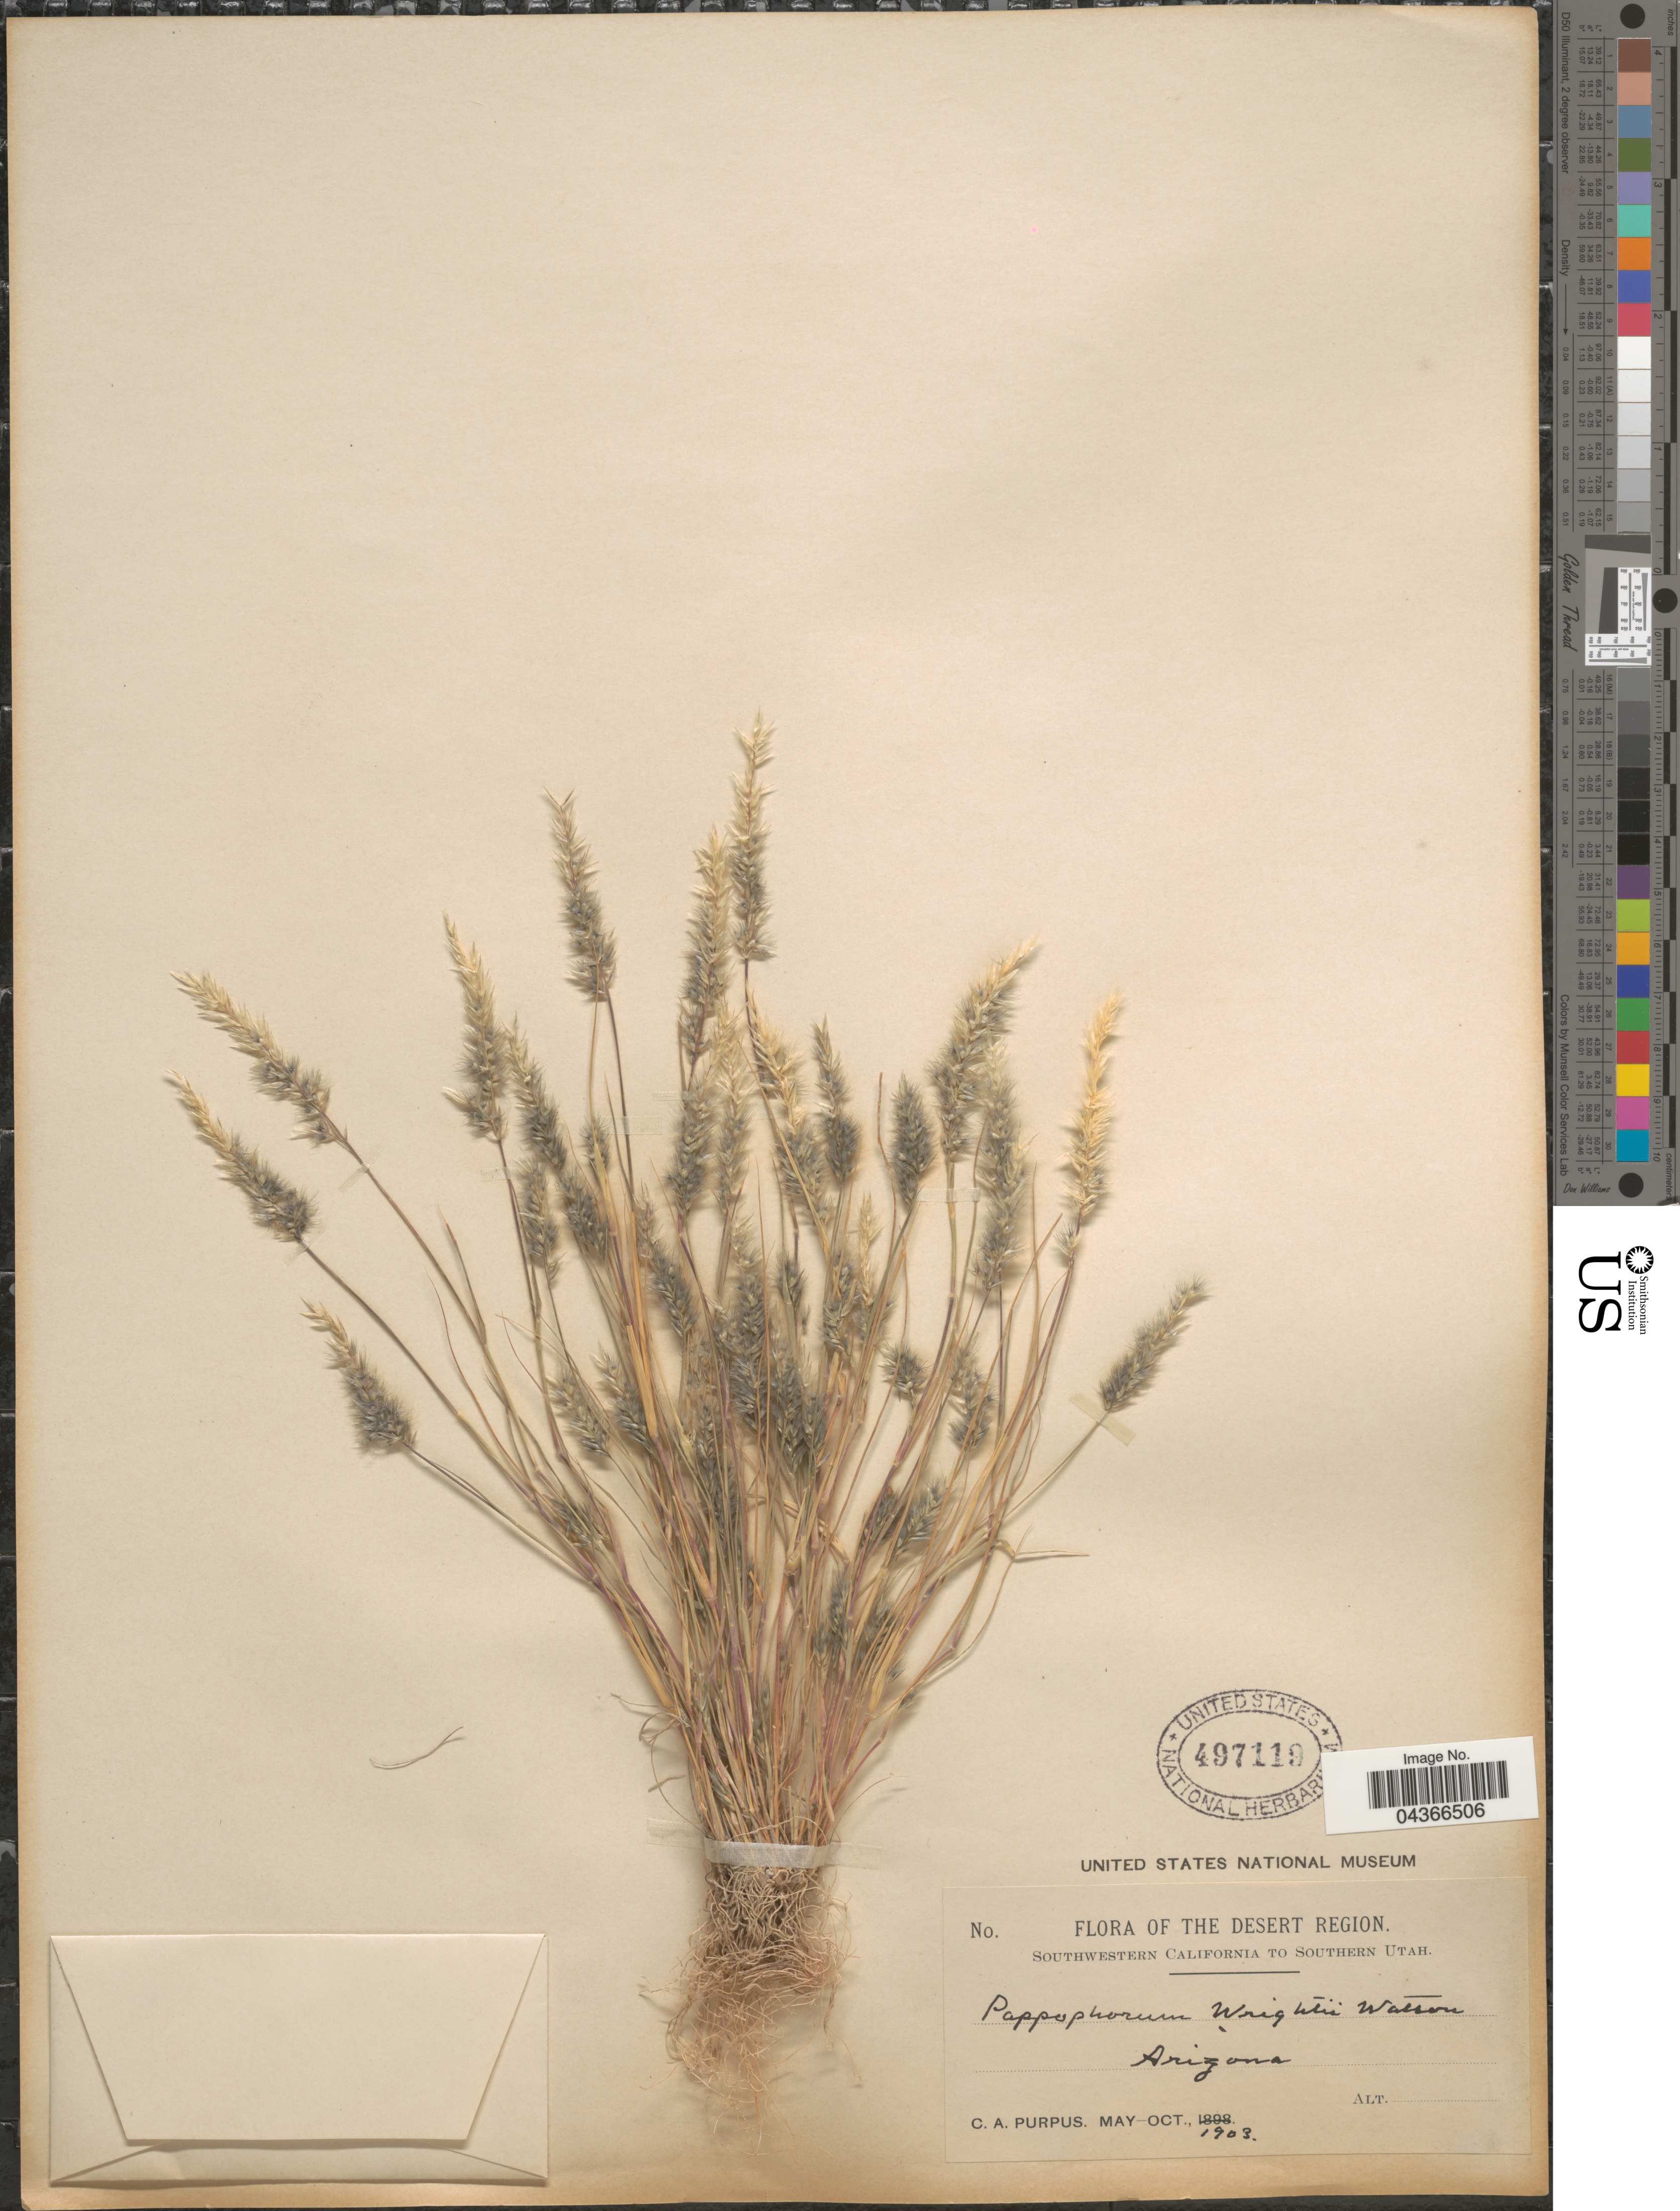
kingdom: Plantae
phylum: Tracheophyta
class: Liliopsida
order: Poales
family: Poaceae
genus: Enneapogon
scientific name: Enneapogon desvauxii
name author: P. Beauv.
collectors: C. A. Purpus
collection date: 1903-05/1903-10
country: United States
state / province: Arizona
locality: Desert Region.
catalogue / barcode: US 497119